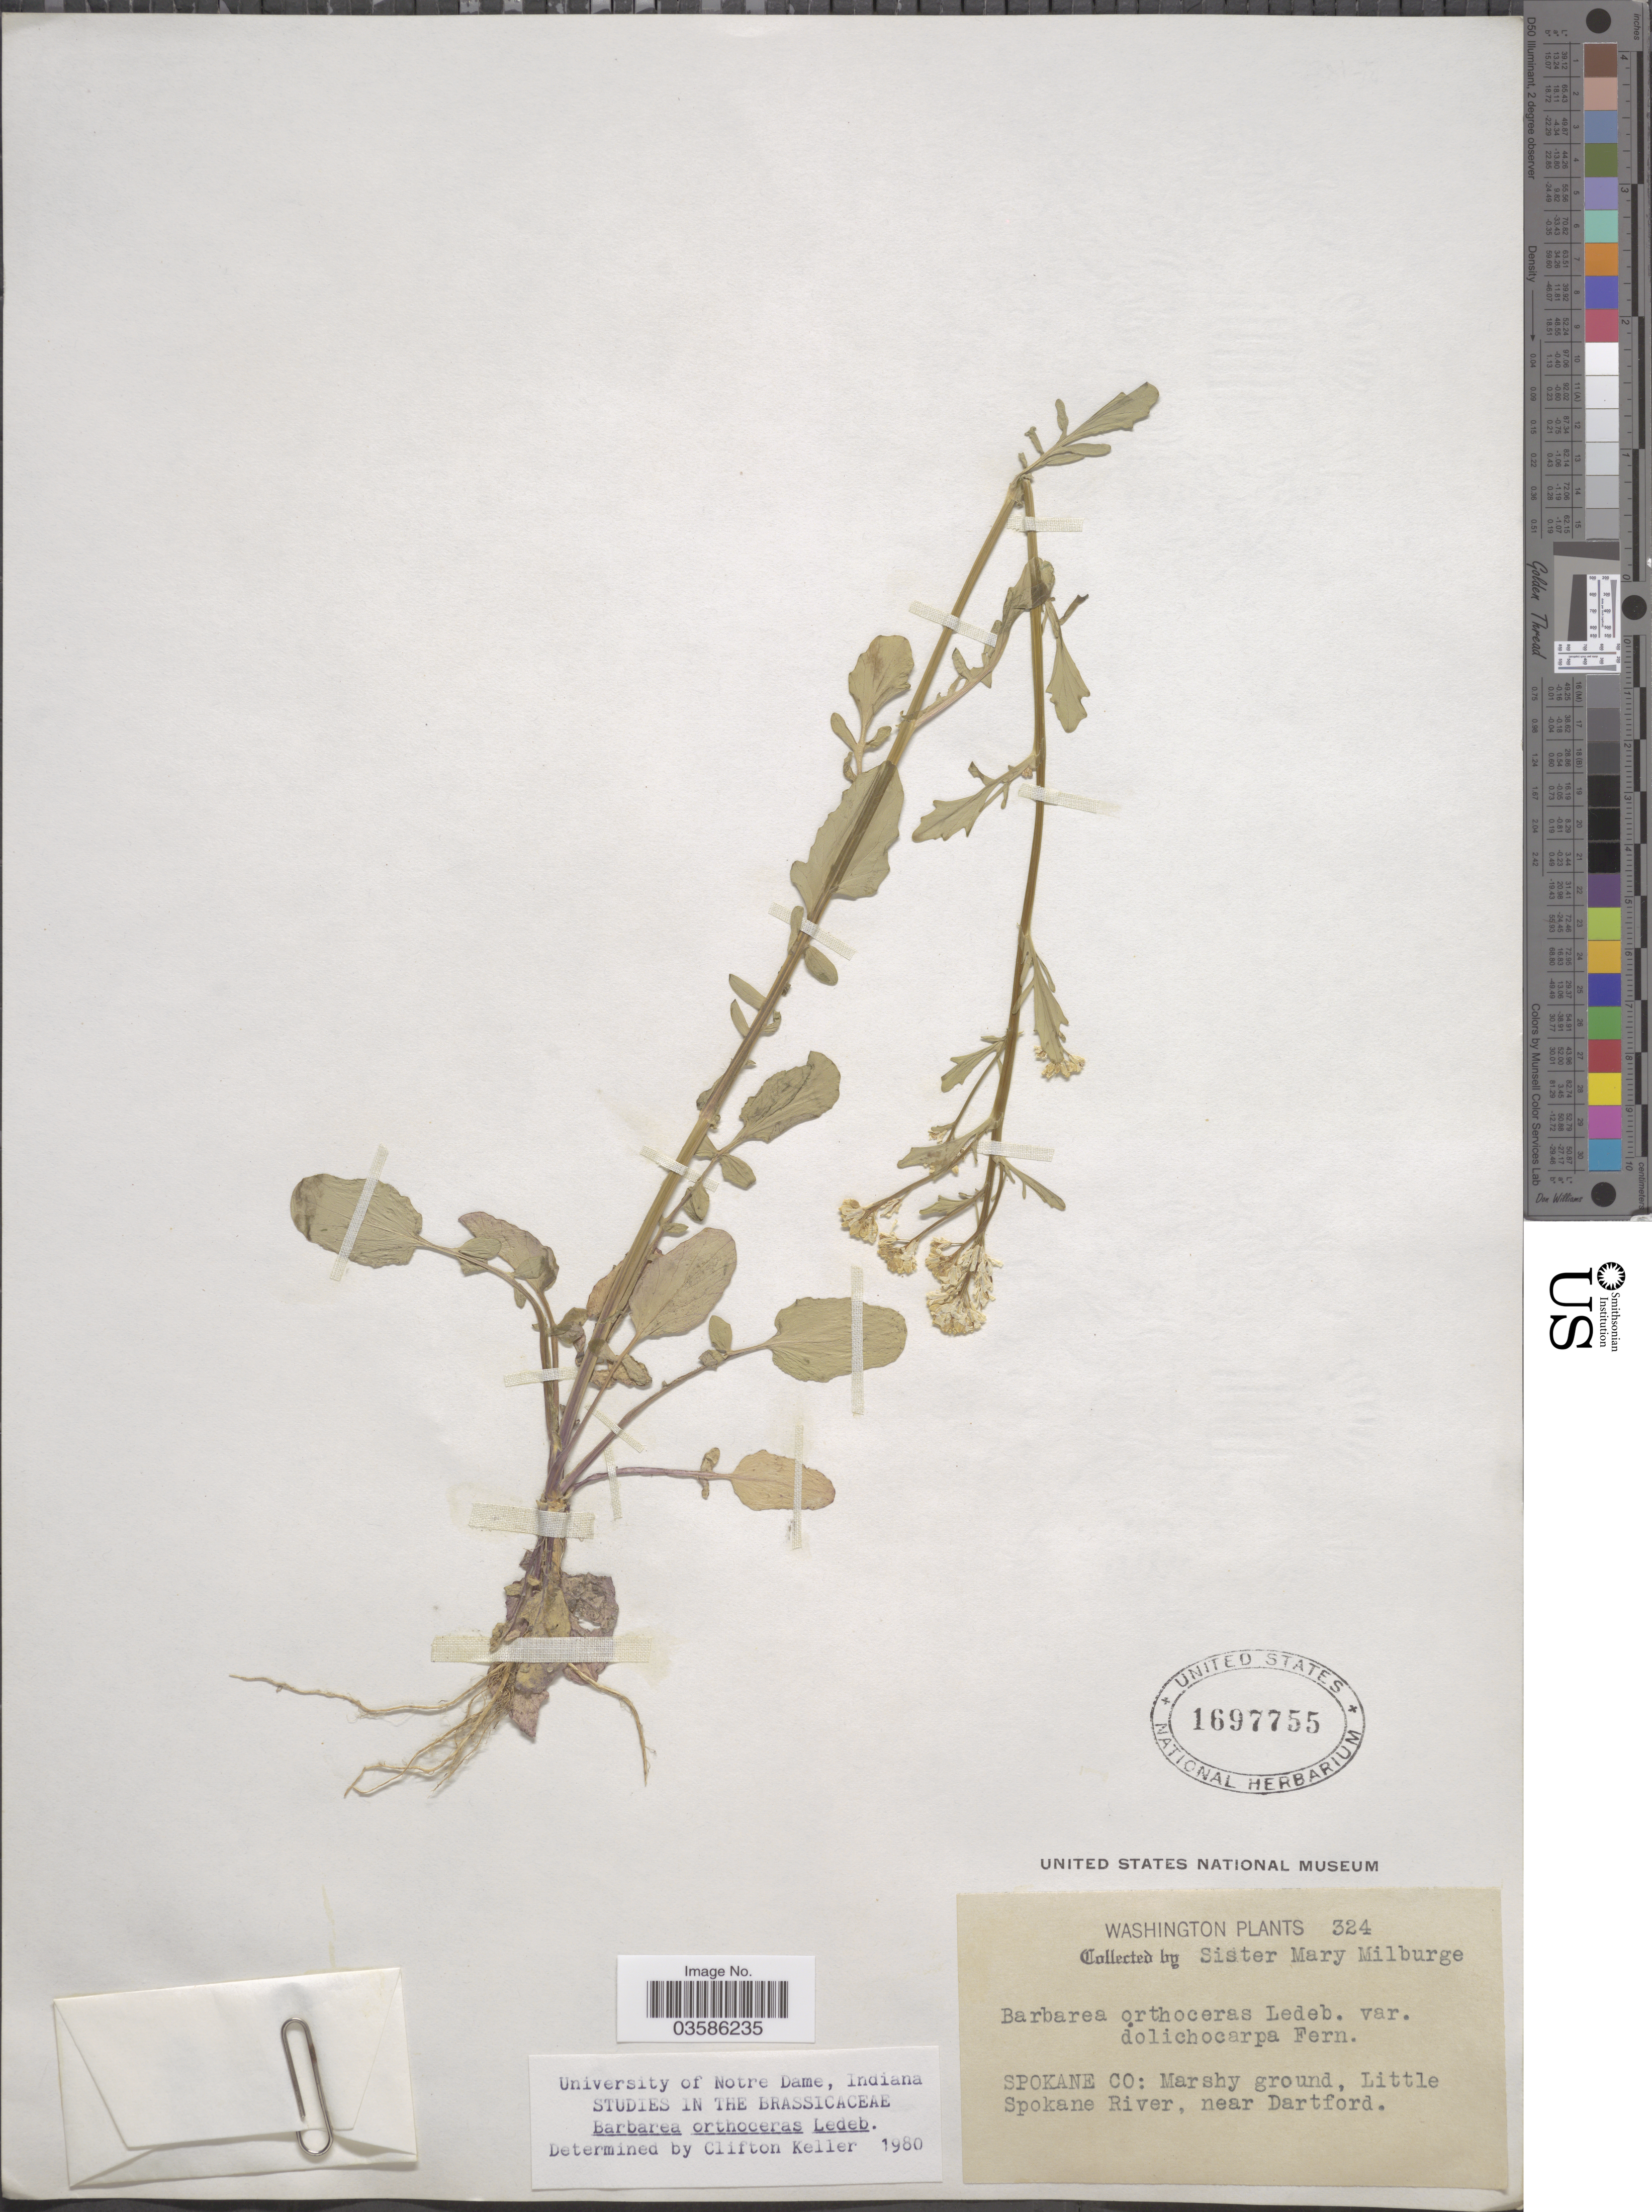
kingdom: Plantae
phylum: Tracheophyta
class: Magnoliopsida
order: Brassicales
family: Brassicaceae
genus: Barbarea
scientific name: Barbarea orthoceras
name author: Ledeb.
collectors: S. Milburge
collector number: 324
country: United States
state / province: Washington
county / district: Spokane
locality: Spokane Co: Marshy ground, Little Spokane River, near Dartford.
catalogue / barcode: US 1697755